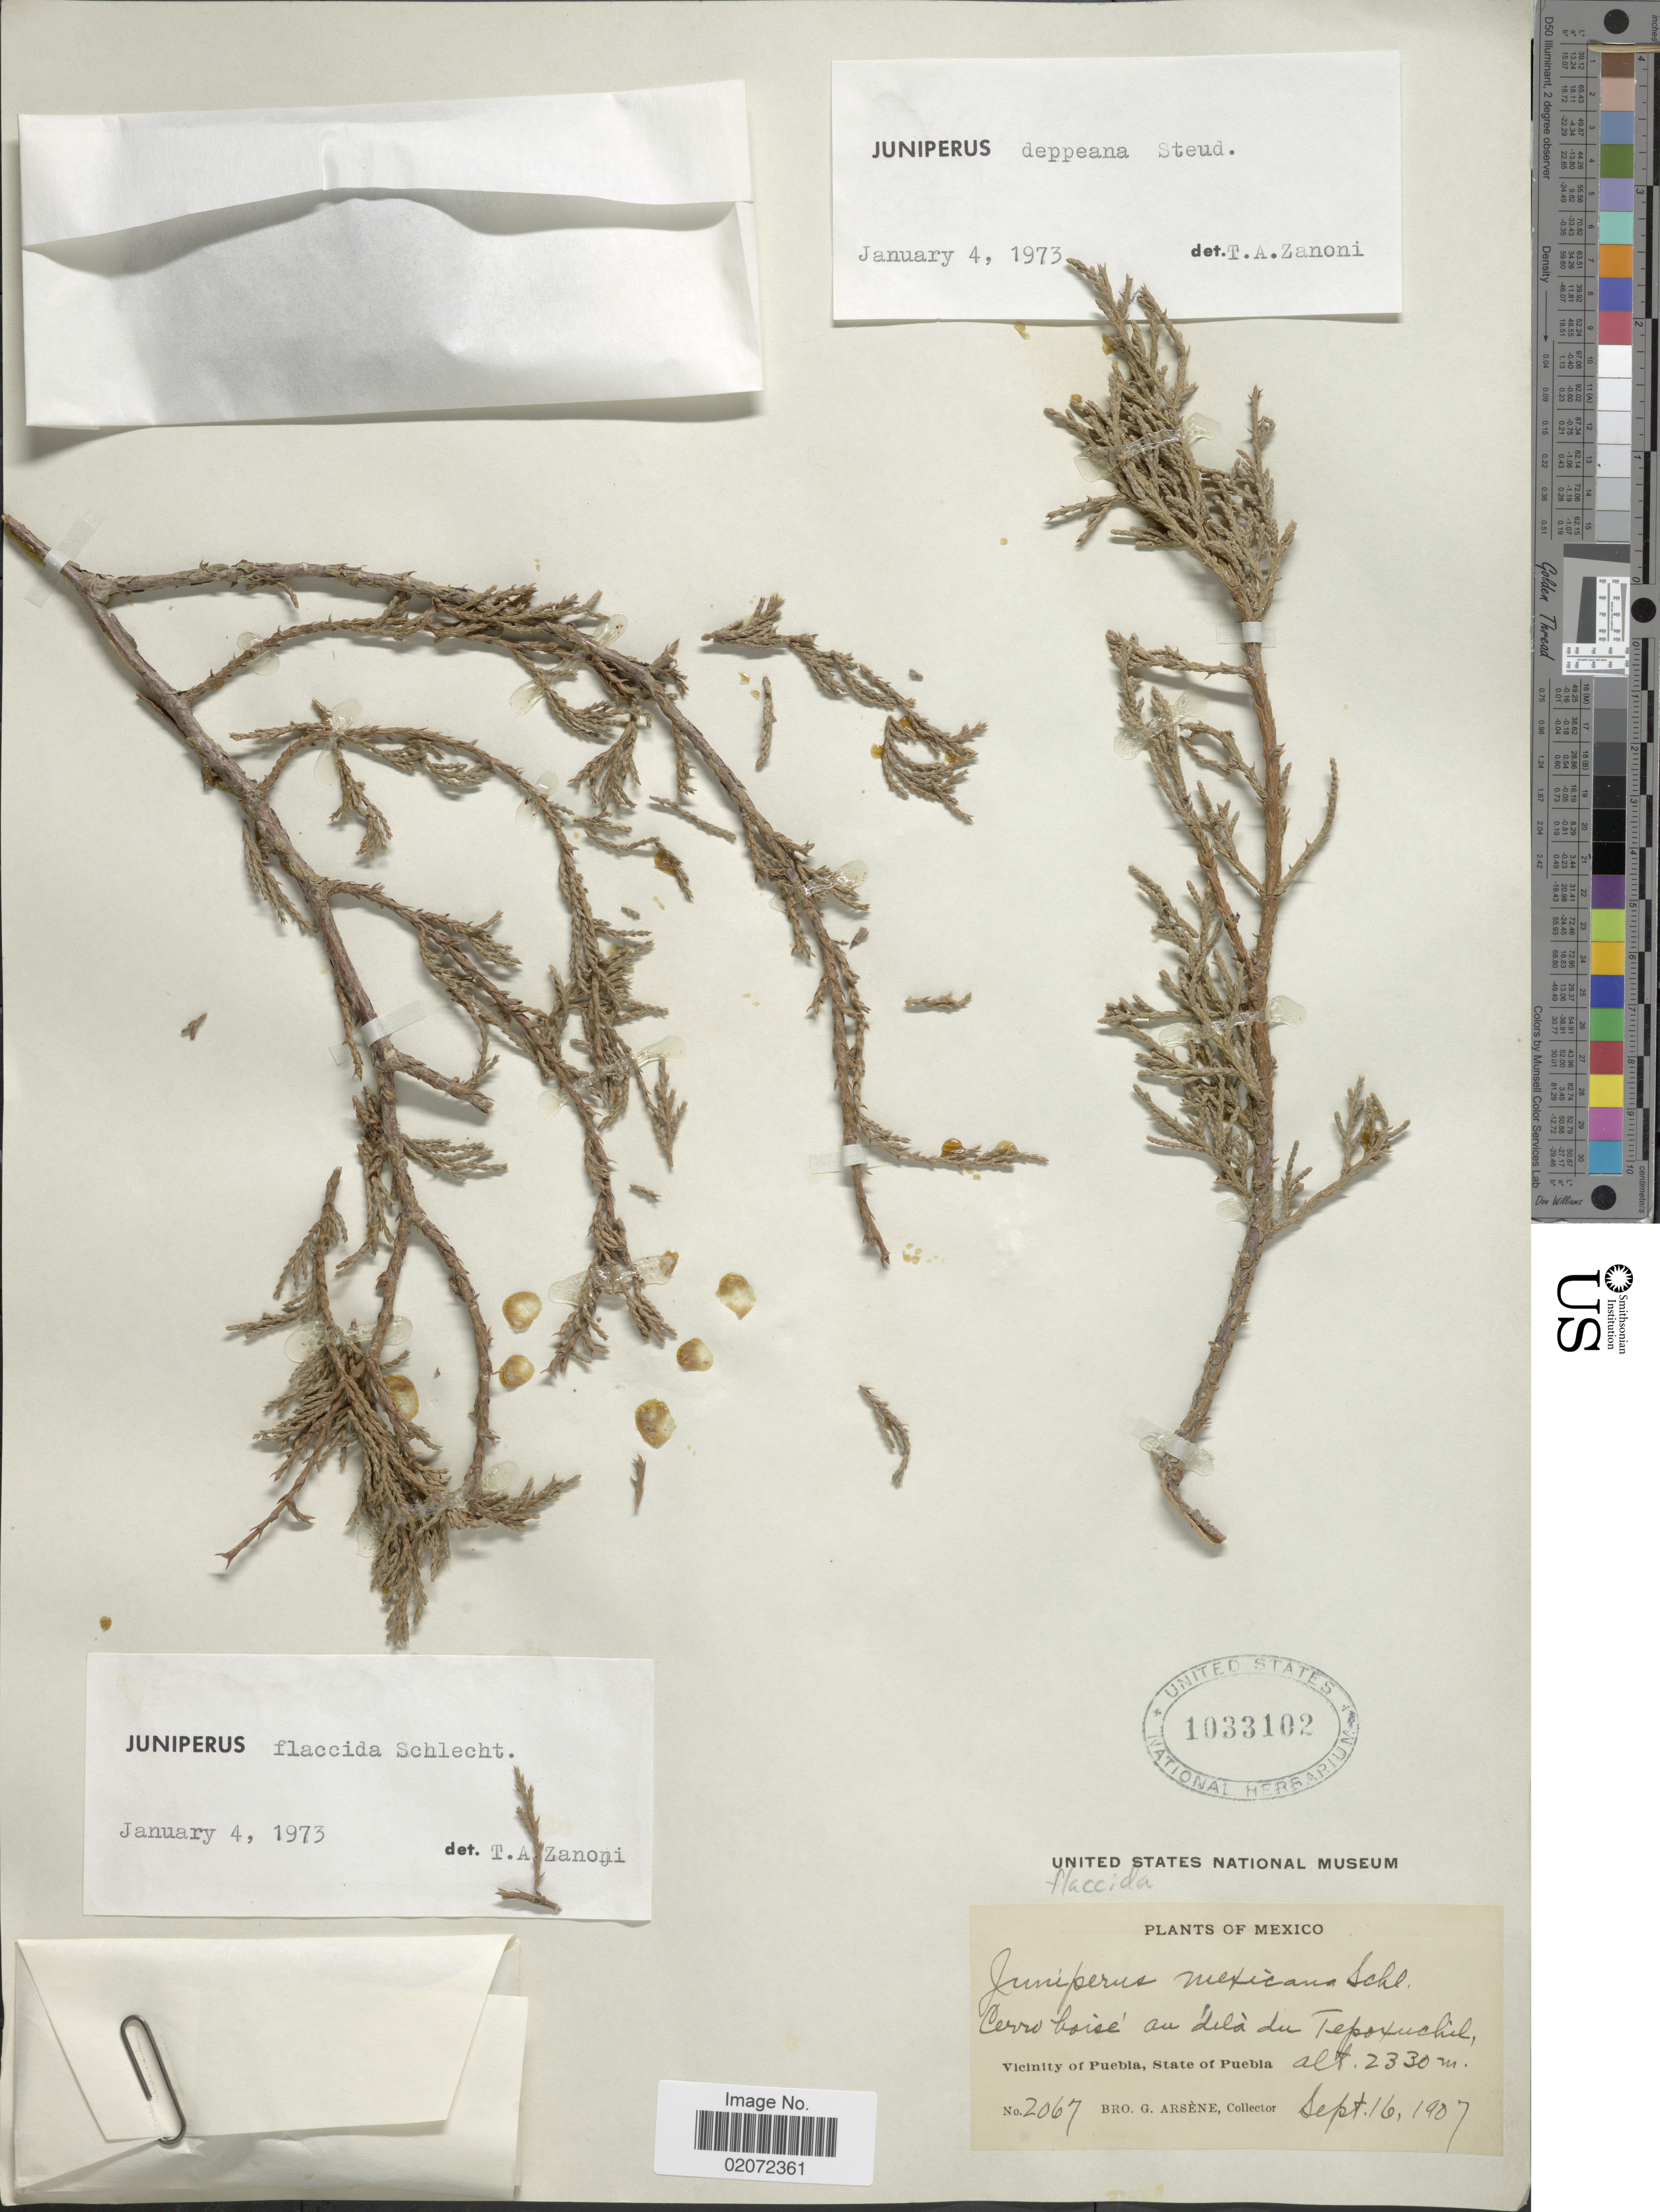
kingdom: Plantae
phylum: Tracheophyta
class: Pinopsida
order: Pinales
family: Cupressaceae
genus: Juniperus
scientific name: Juniperus flaccida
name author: Schltdl.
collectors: Bro. G. Arsène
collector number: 2067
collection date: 1907-09-16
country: Mexico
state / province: Puebla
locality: Cerro boise' au dilà du Tepoxuchil. Vicinity of Puebla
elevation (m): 2330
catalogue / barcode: US 1033102